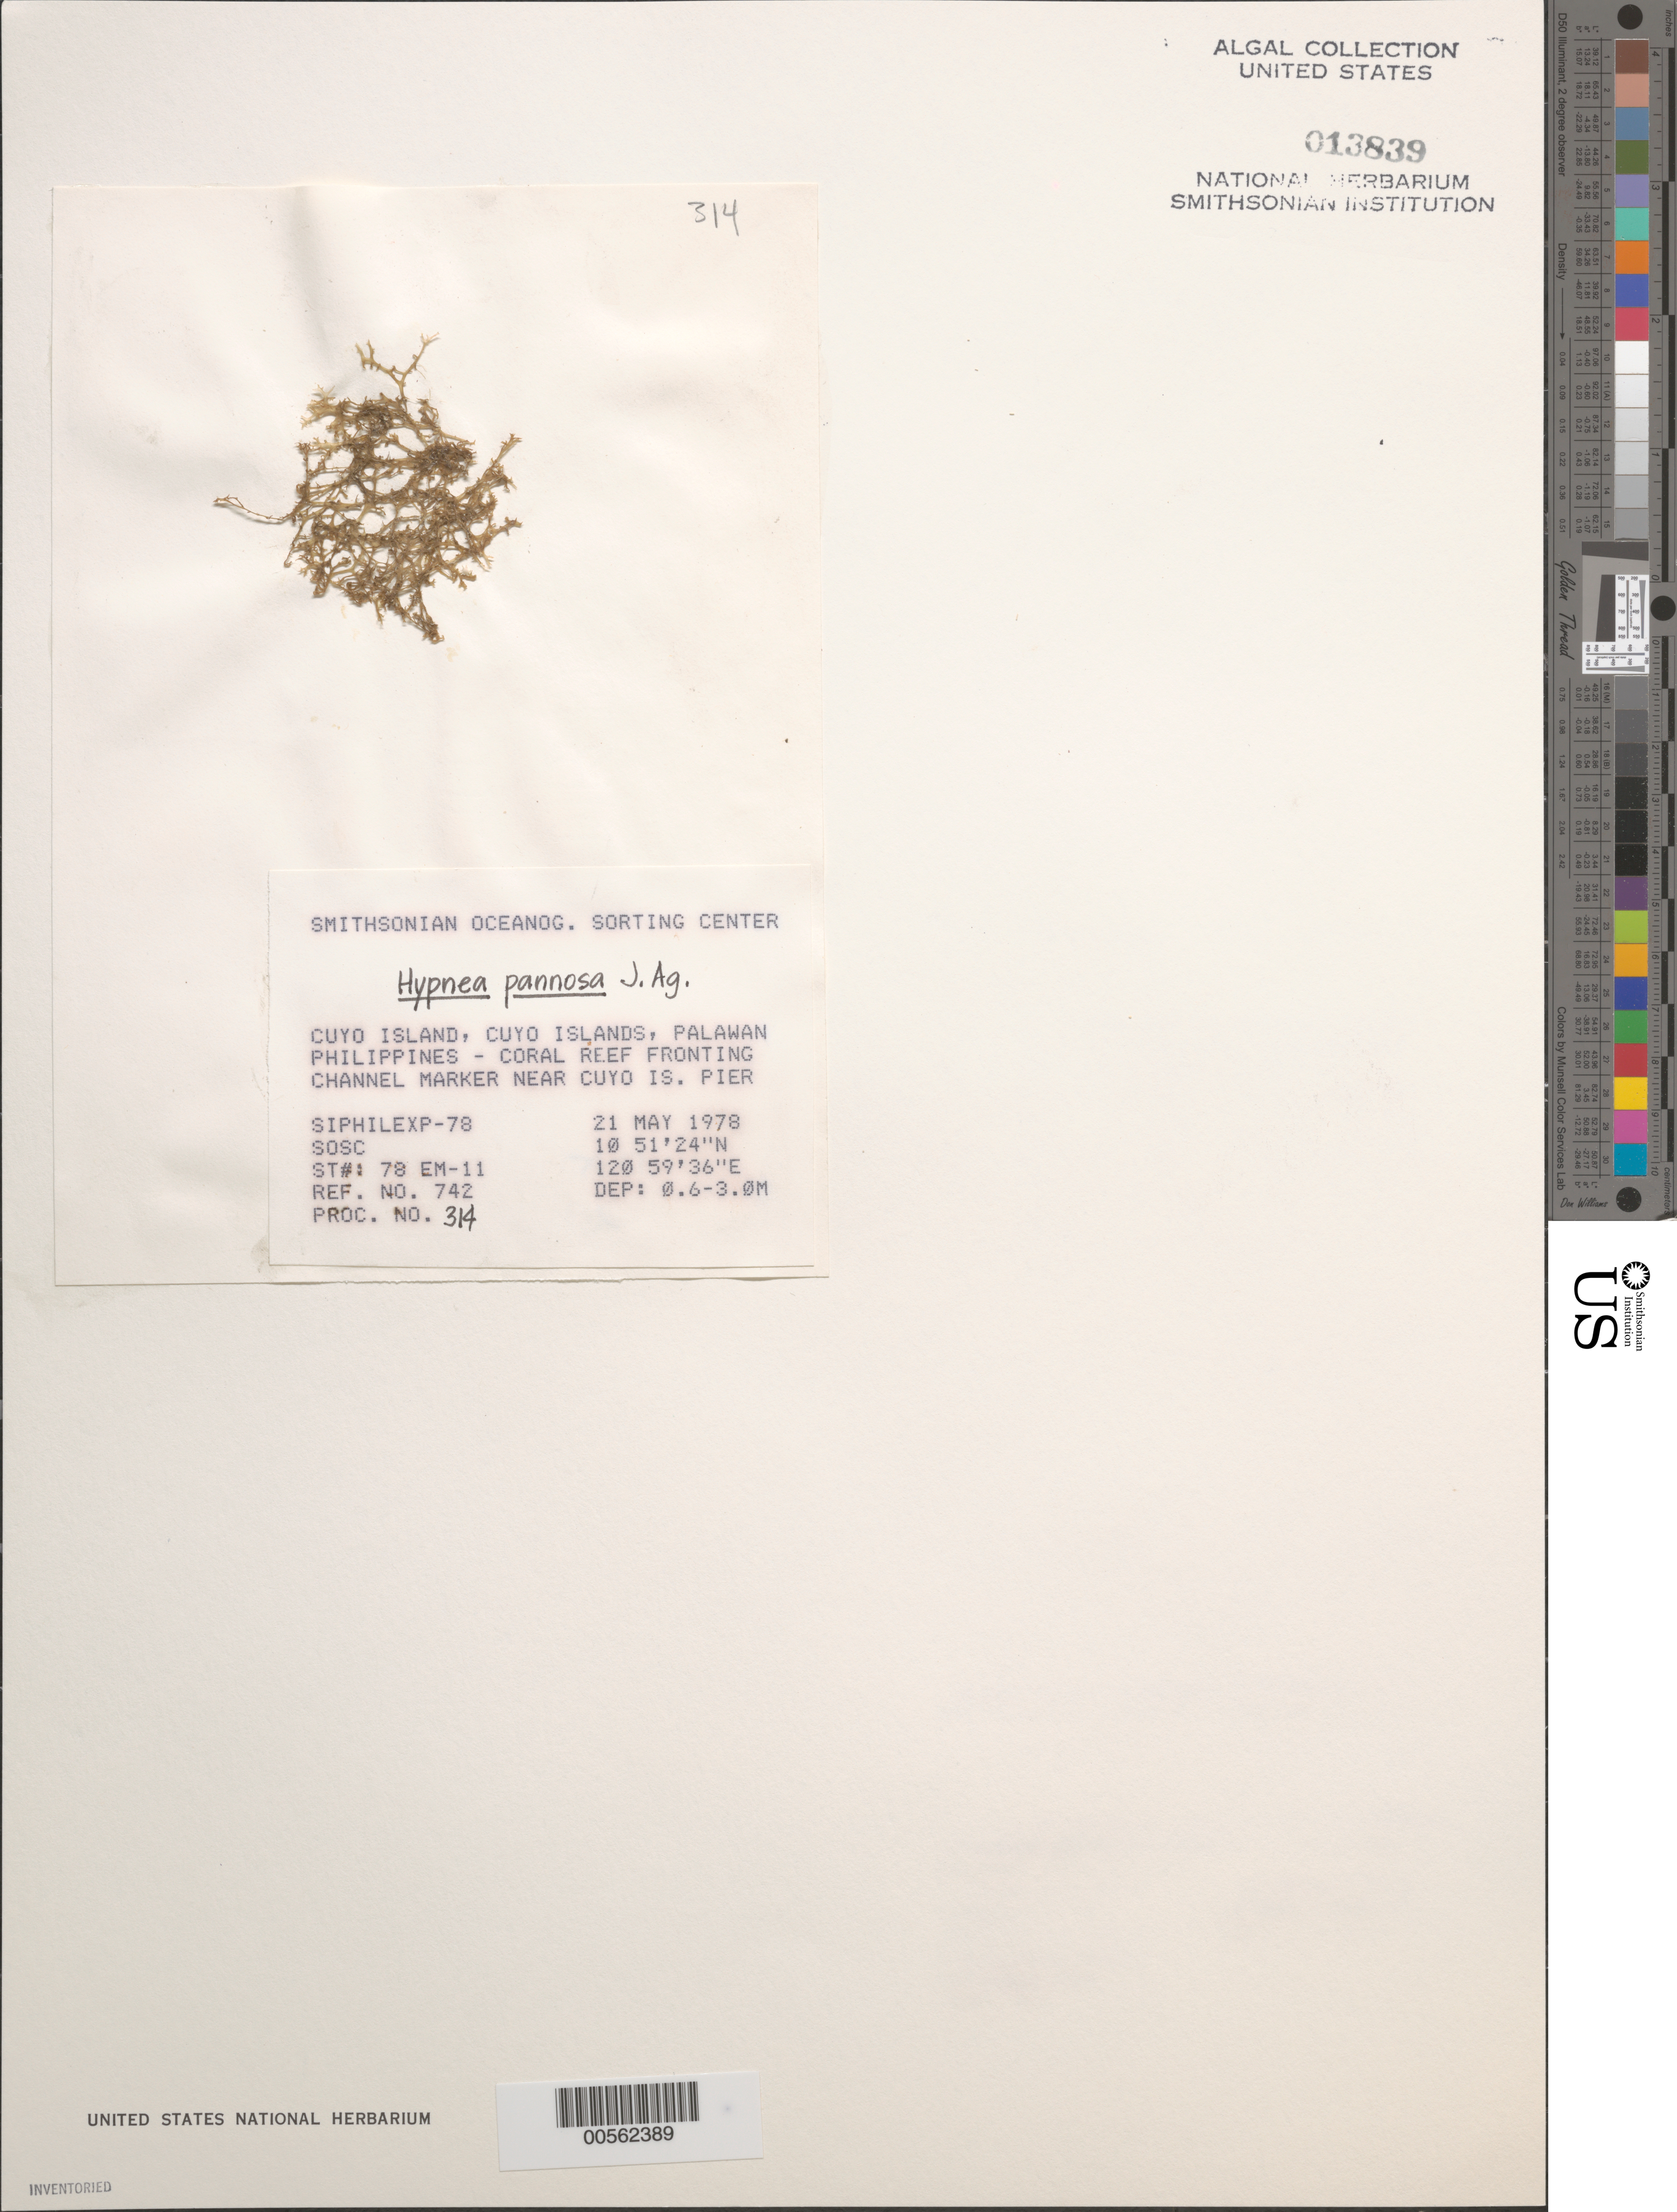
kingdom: Plantae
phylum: Rhodophyta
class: Florideophyceae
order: Gigartinales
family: Cystocloniaceae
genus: Hypnea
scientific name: Hypnea pannosa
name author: J. Agardh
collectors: SOSC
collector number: Station 78 EM-11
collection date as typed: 21 May 1978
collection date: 1978-05-21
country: Philippines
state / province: Mimaropa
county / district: Palawan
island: Cuyo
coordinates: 10 51' 24" N, 120 59' 36" E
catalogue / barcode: US 13839